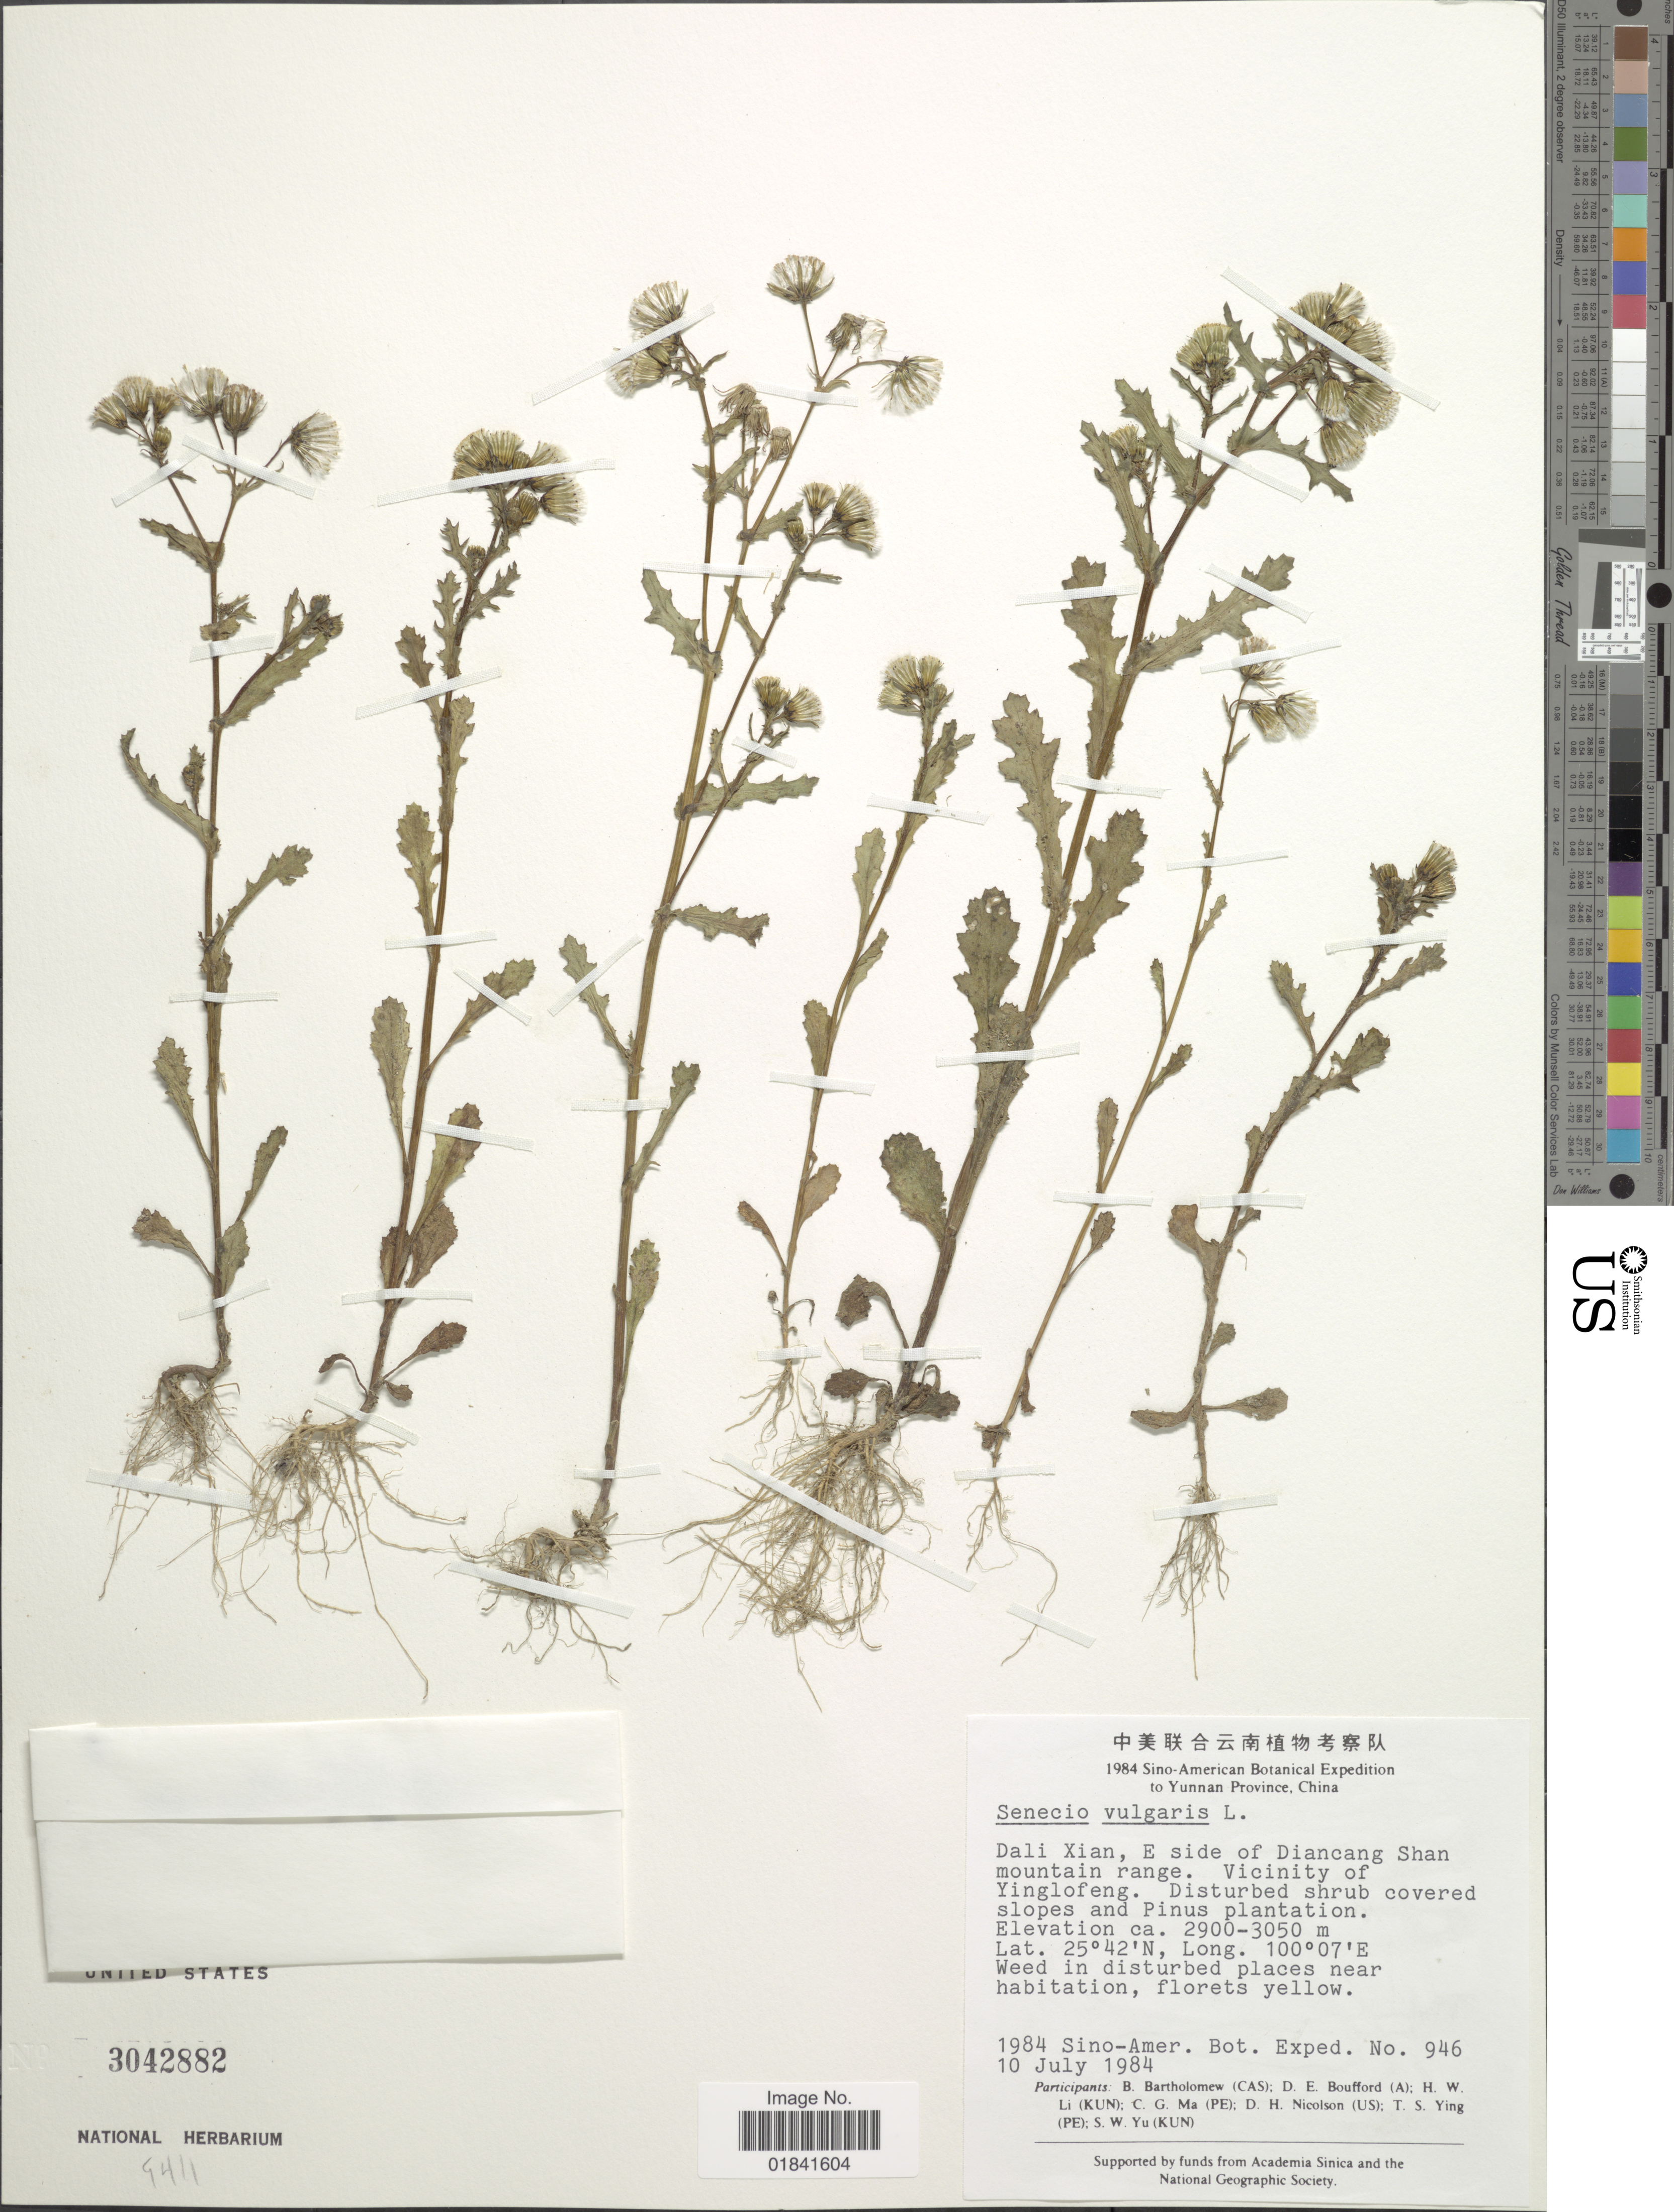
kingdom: Plantae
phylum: Tracheophyta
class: Magnoliopsida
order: Asterales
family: Asteraceae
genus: Senecio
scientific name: Senecio vulgaris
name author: L.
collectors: Sino-Amer. Bot. Exped. 1984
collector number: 946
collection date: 1984-07-10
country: China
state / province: Yunnan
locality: Dali Xian, E side of Diancang Shan mountain range. Vicinity of Yinglofeng.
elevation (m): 2900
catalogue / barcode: US 3042882